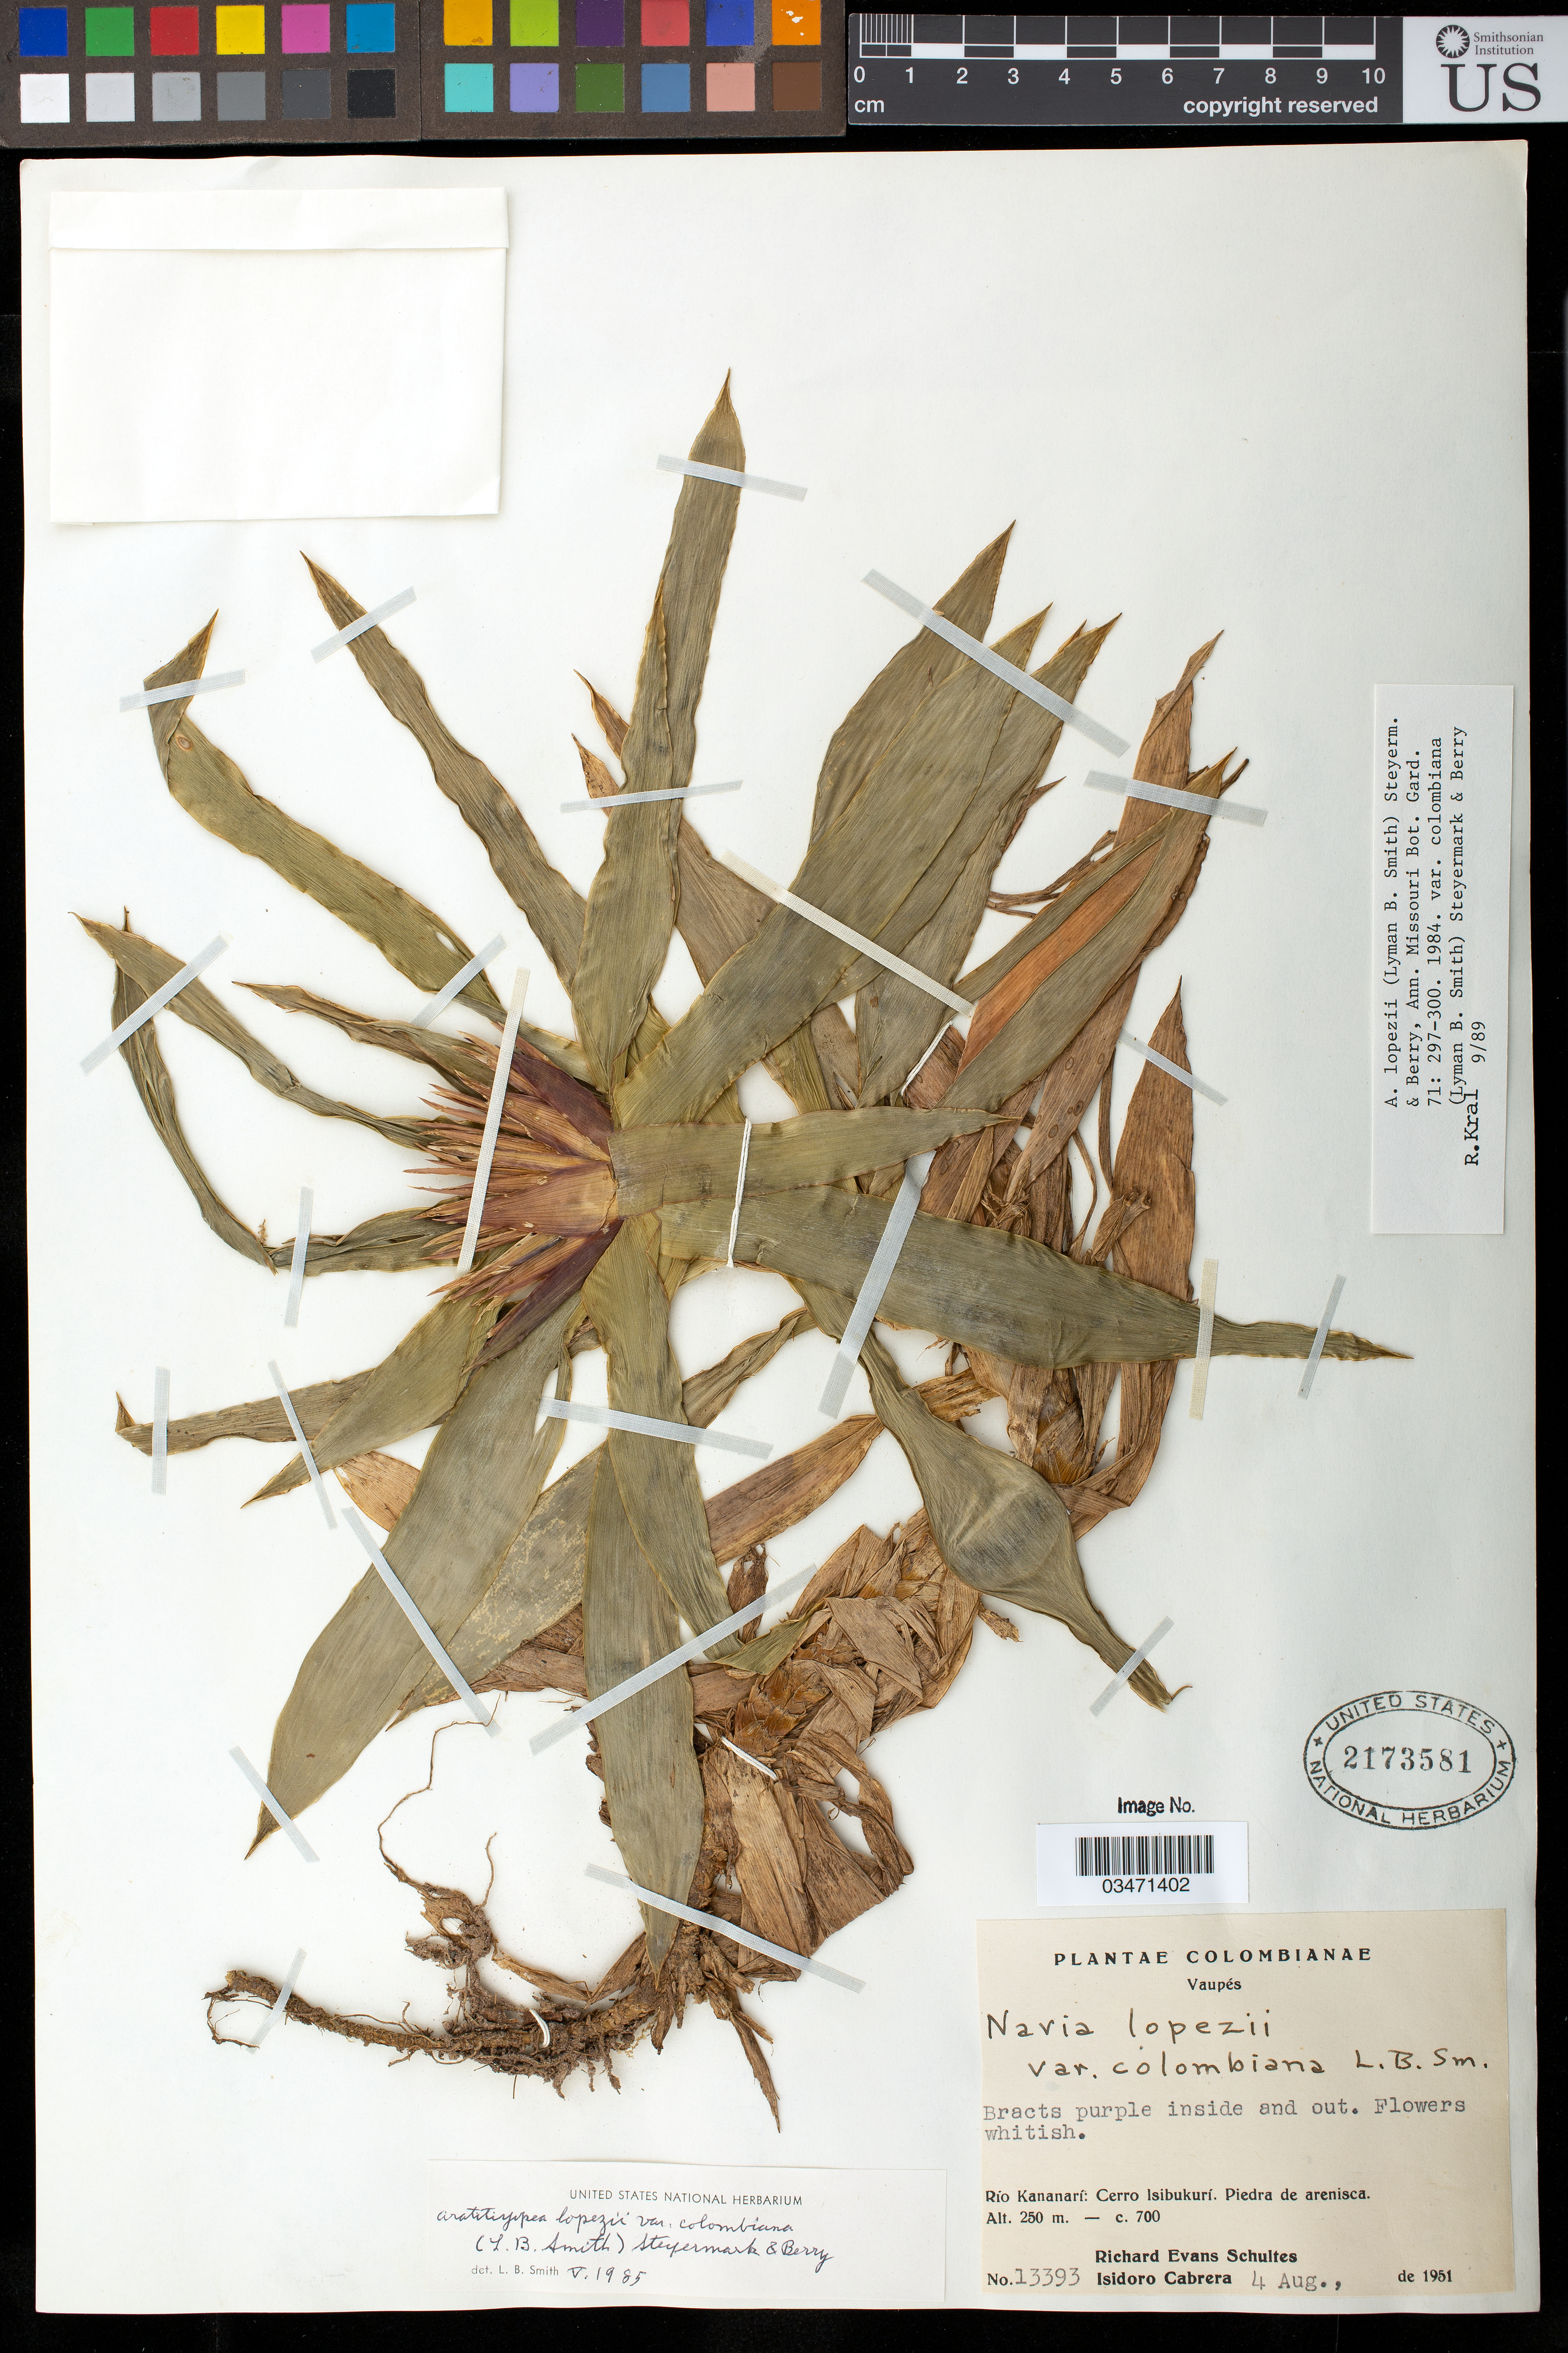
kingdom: Plantae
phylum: Tracheophyta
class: Liliopsida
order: Poales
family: Bromeliaceae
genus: Navia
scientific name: Navia lopezii var. colombiana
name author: L.B. Sm.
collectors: R. E. Schultes & I. Cabrera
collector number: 13393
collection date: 1951-08-16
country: Colombia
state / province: Vaupes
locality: Rio Kananari, Cerro Isibukuri. Piedra de arenisca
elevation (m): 250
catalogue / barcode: US 2173581